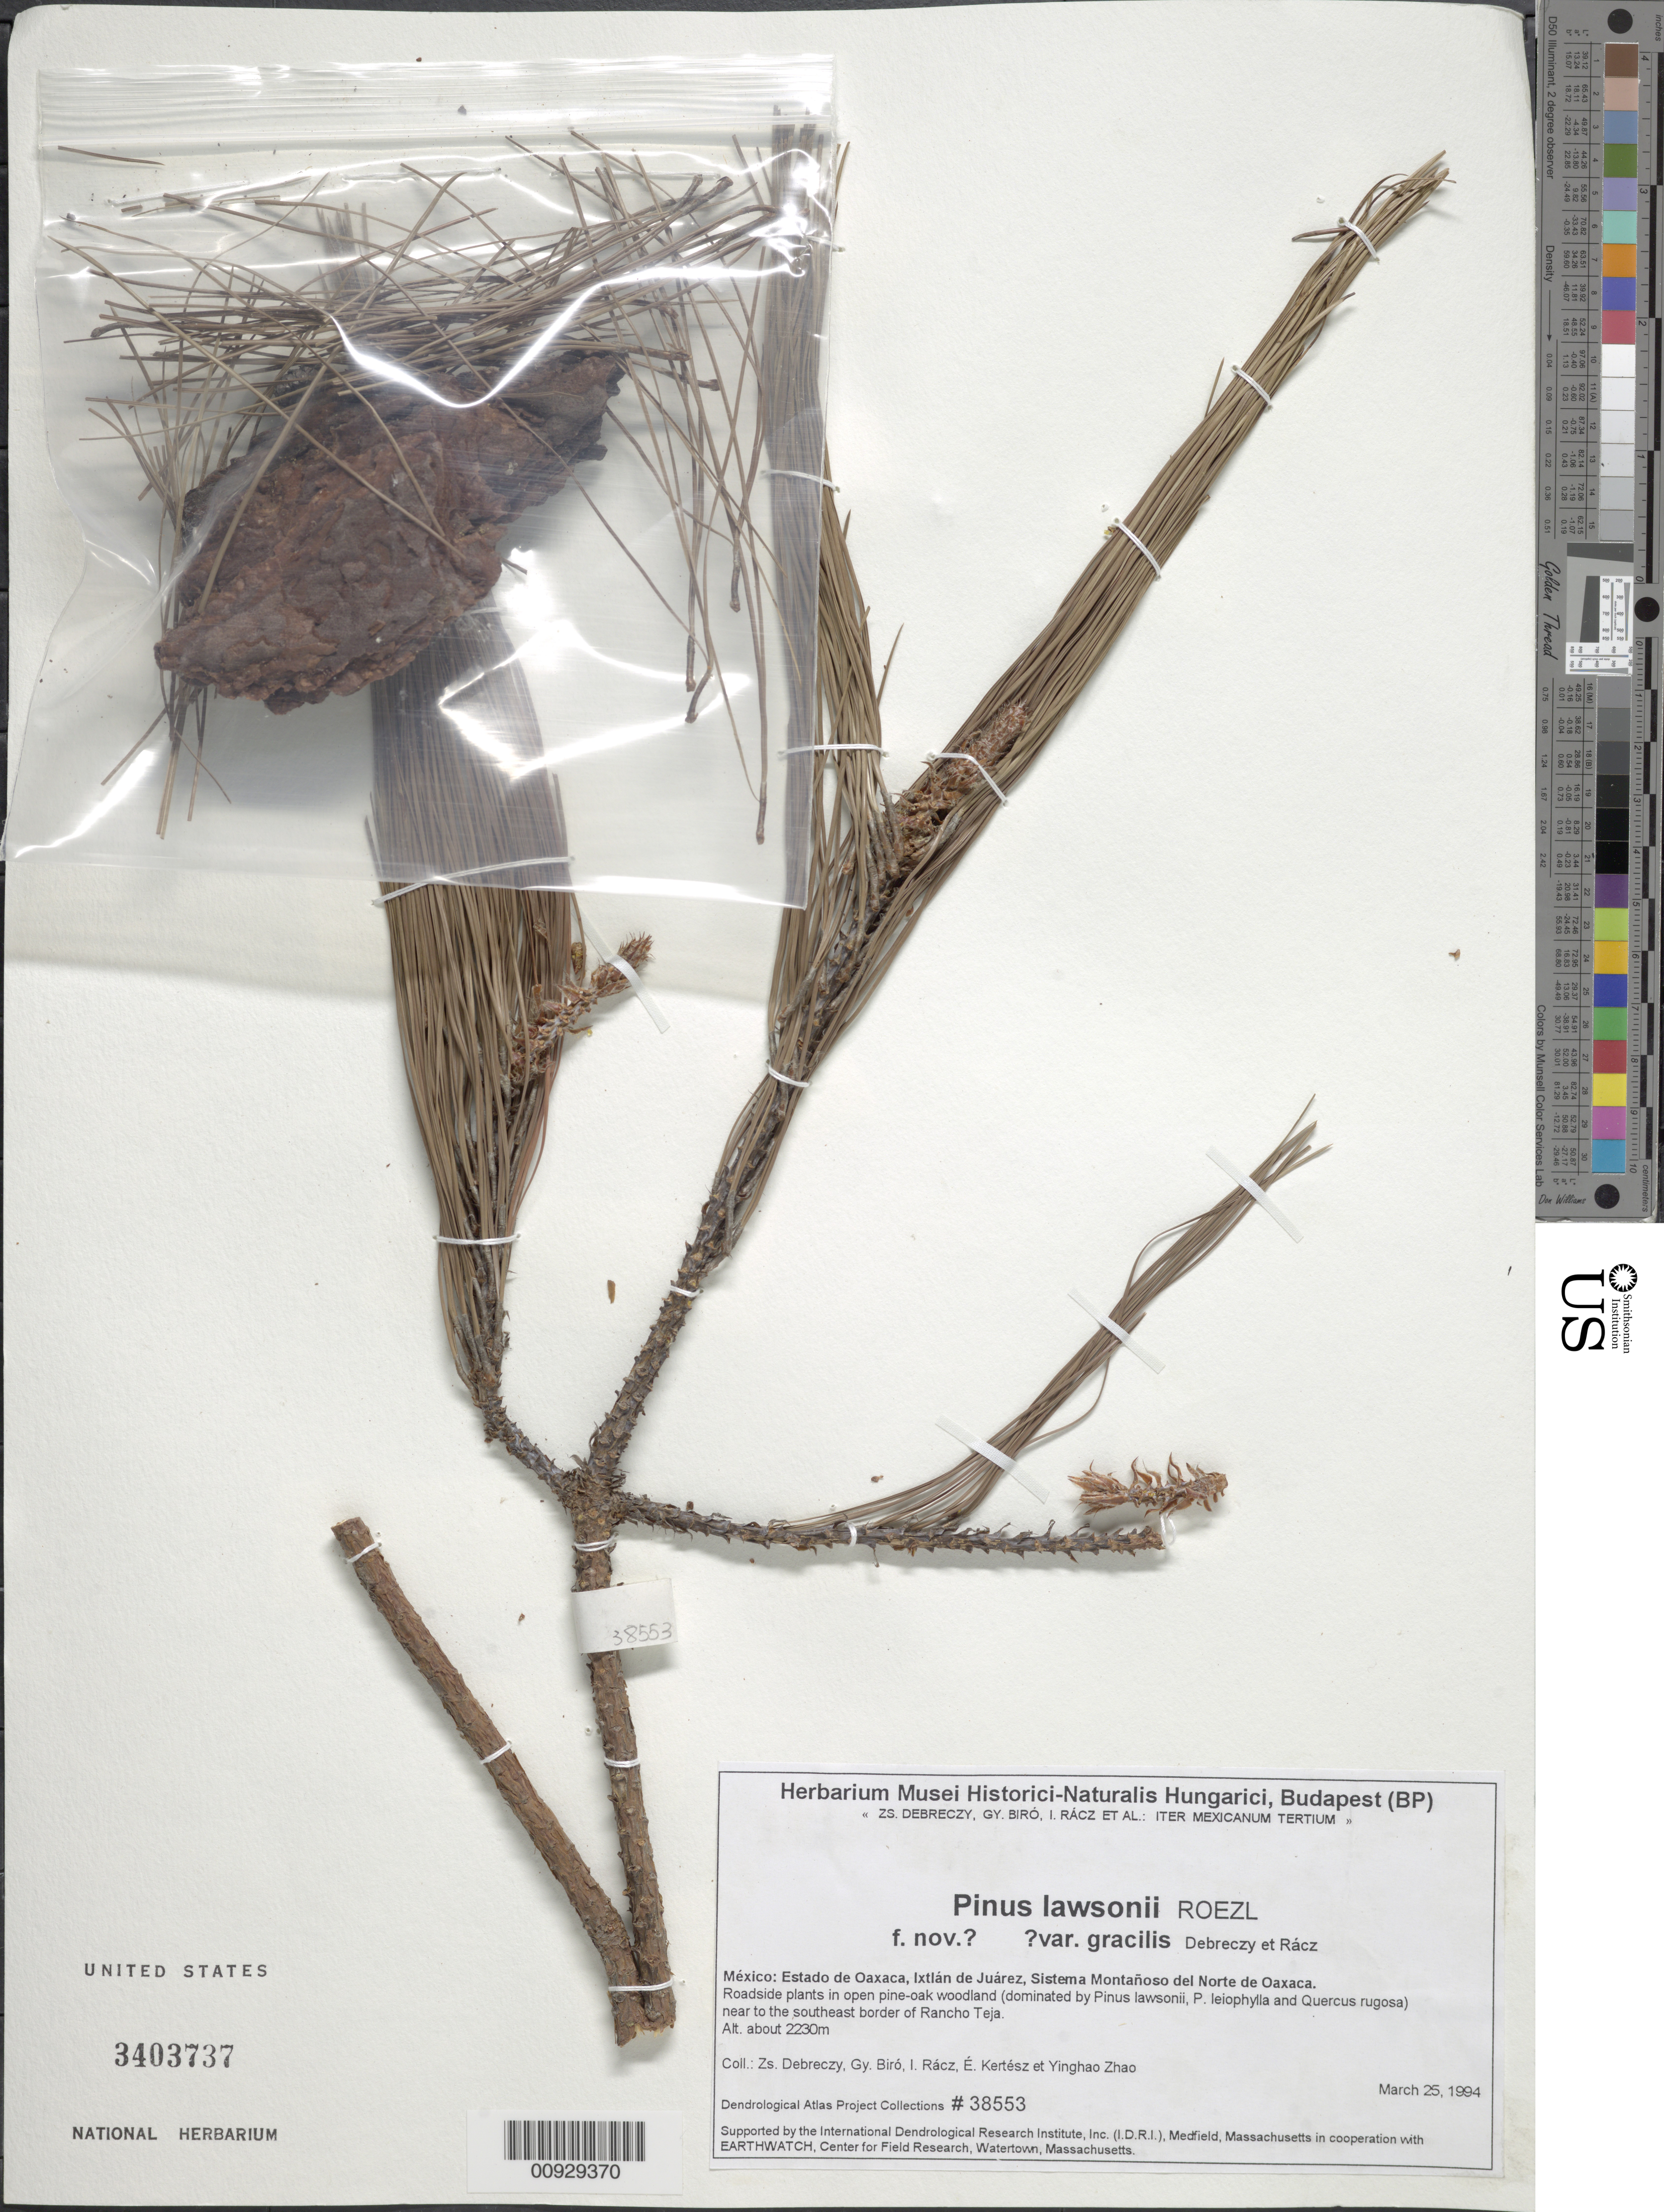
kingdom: Plantae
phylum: Tracheophyta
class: Pinopsida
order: Pinales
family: Pinaceae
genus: Pinus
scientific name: Pinus lawsonii var. gracilis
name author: Debreczy & I. Rácz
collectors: Z. Debreczy, G. Biro, I. Rácz, E. Kertesz & Y. Zhao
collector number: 38553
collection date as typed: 25 Mar 1994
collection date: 1994-03-25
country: Mexico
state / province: Oaxaca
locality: Ixtlán de Juárez, Sistema Montañoso del Norte de Oaxaca, near to the southeast border of Rancho Teja.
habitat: Roadside plants in open pine-oak woodland (dominated by Pinus lawsonii, P. leiophylla and Quercus rugosa).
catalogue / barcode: US 3403737